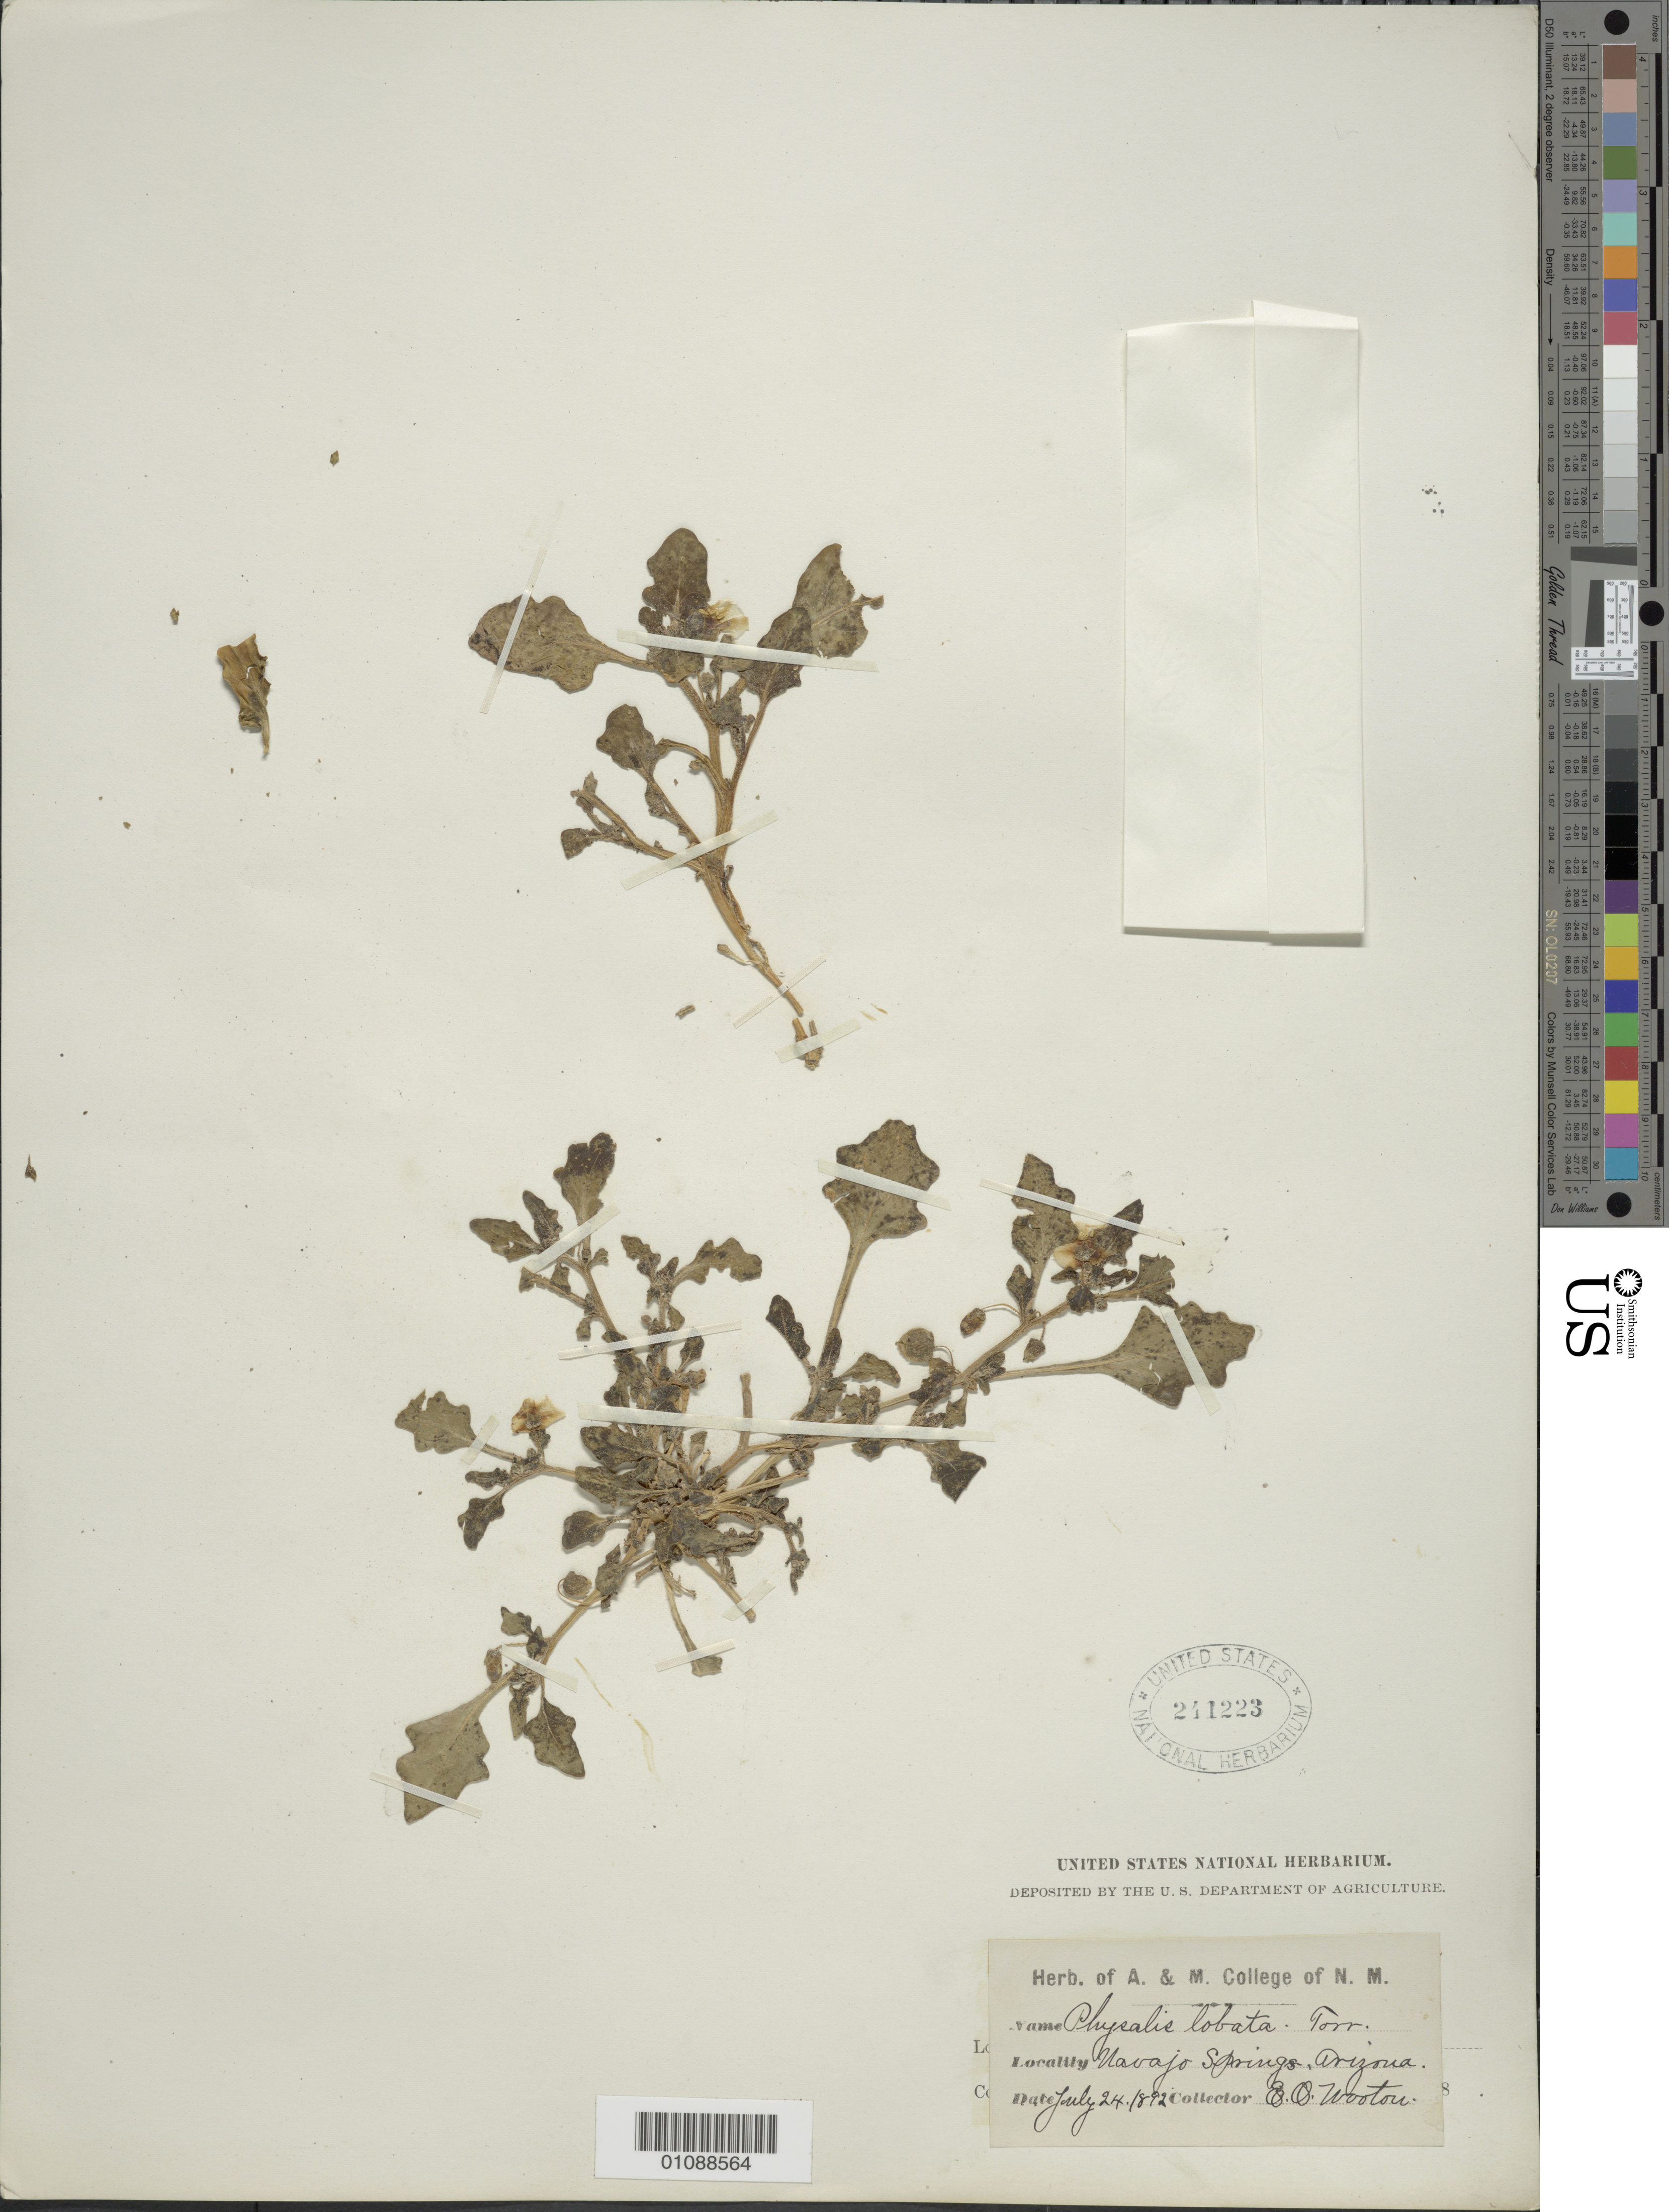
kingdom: Plantae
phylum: Tracheophyta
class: Magnoliopsida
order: Solanales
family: Solanaceae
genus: Quincula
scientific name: Quincula lobata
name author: (Torr.) Raf.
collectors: E. O. Wooton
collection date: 1892-07-24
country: United States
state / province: Arizona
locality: Navajo Springs.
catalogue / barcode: US 241223